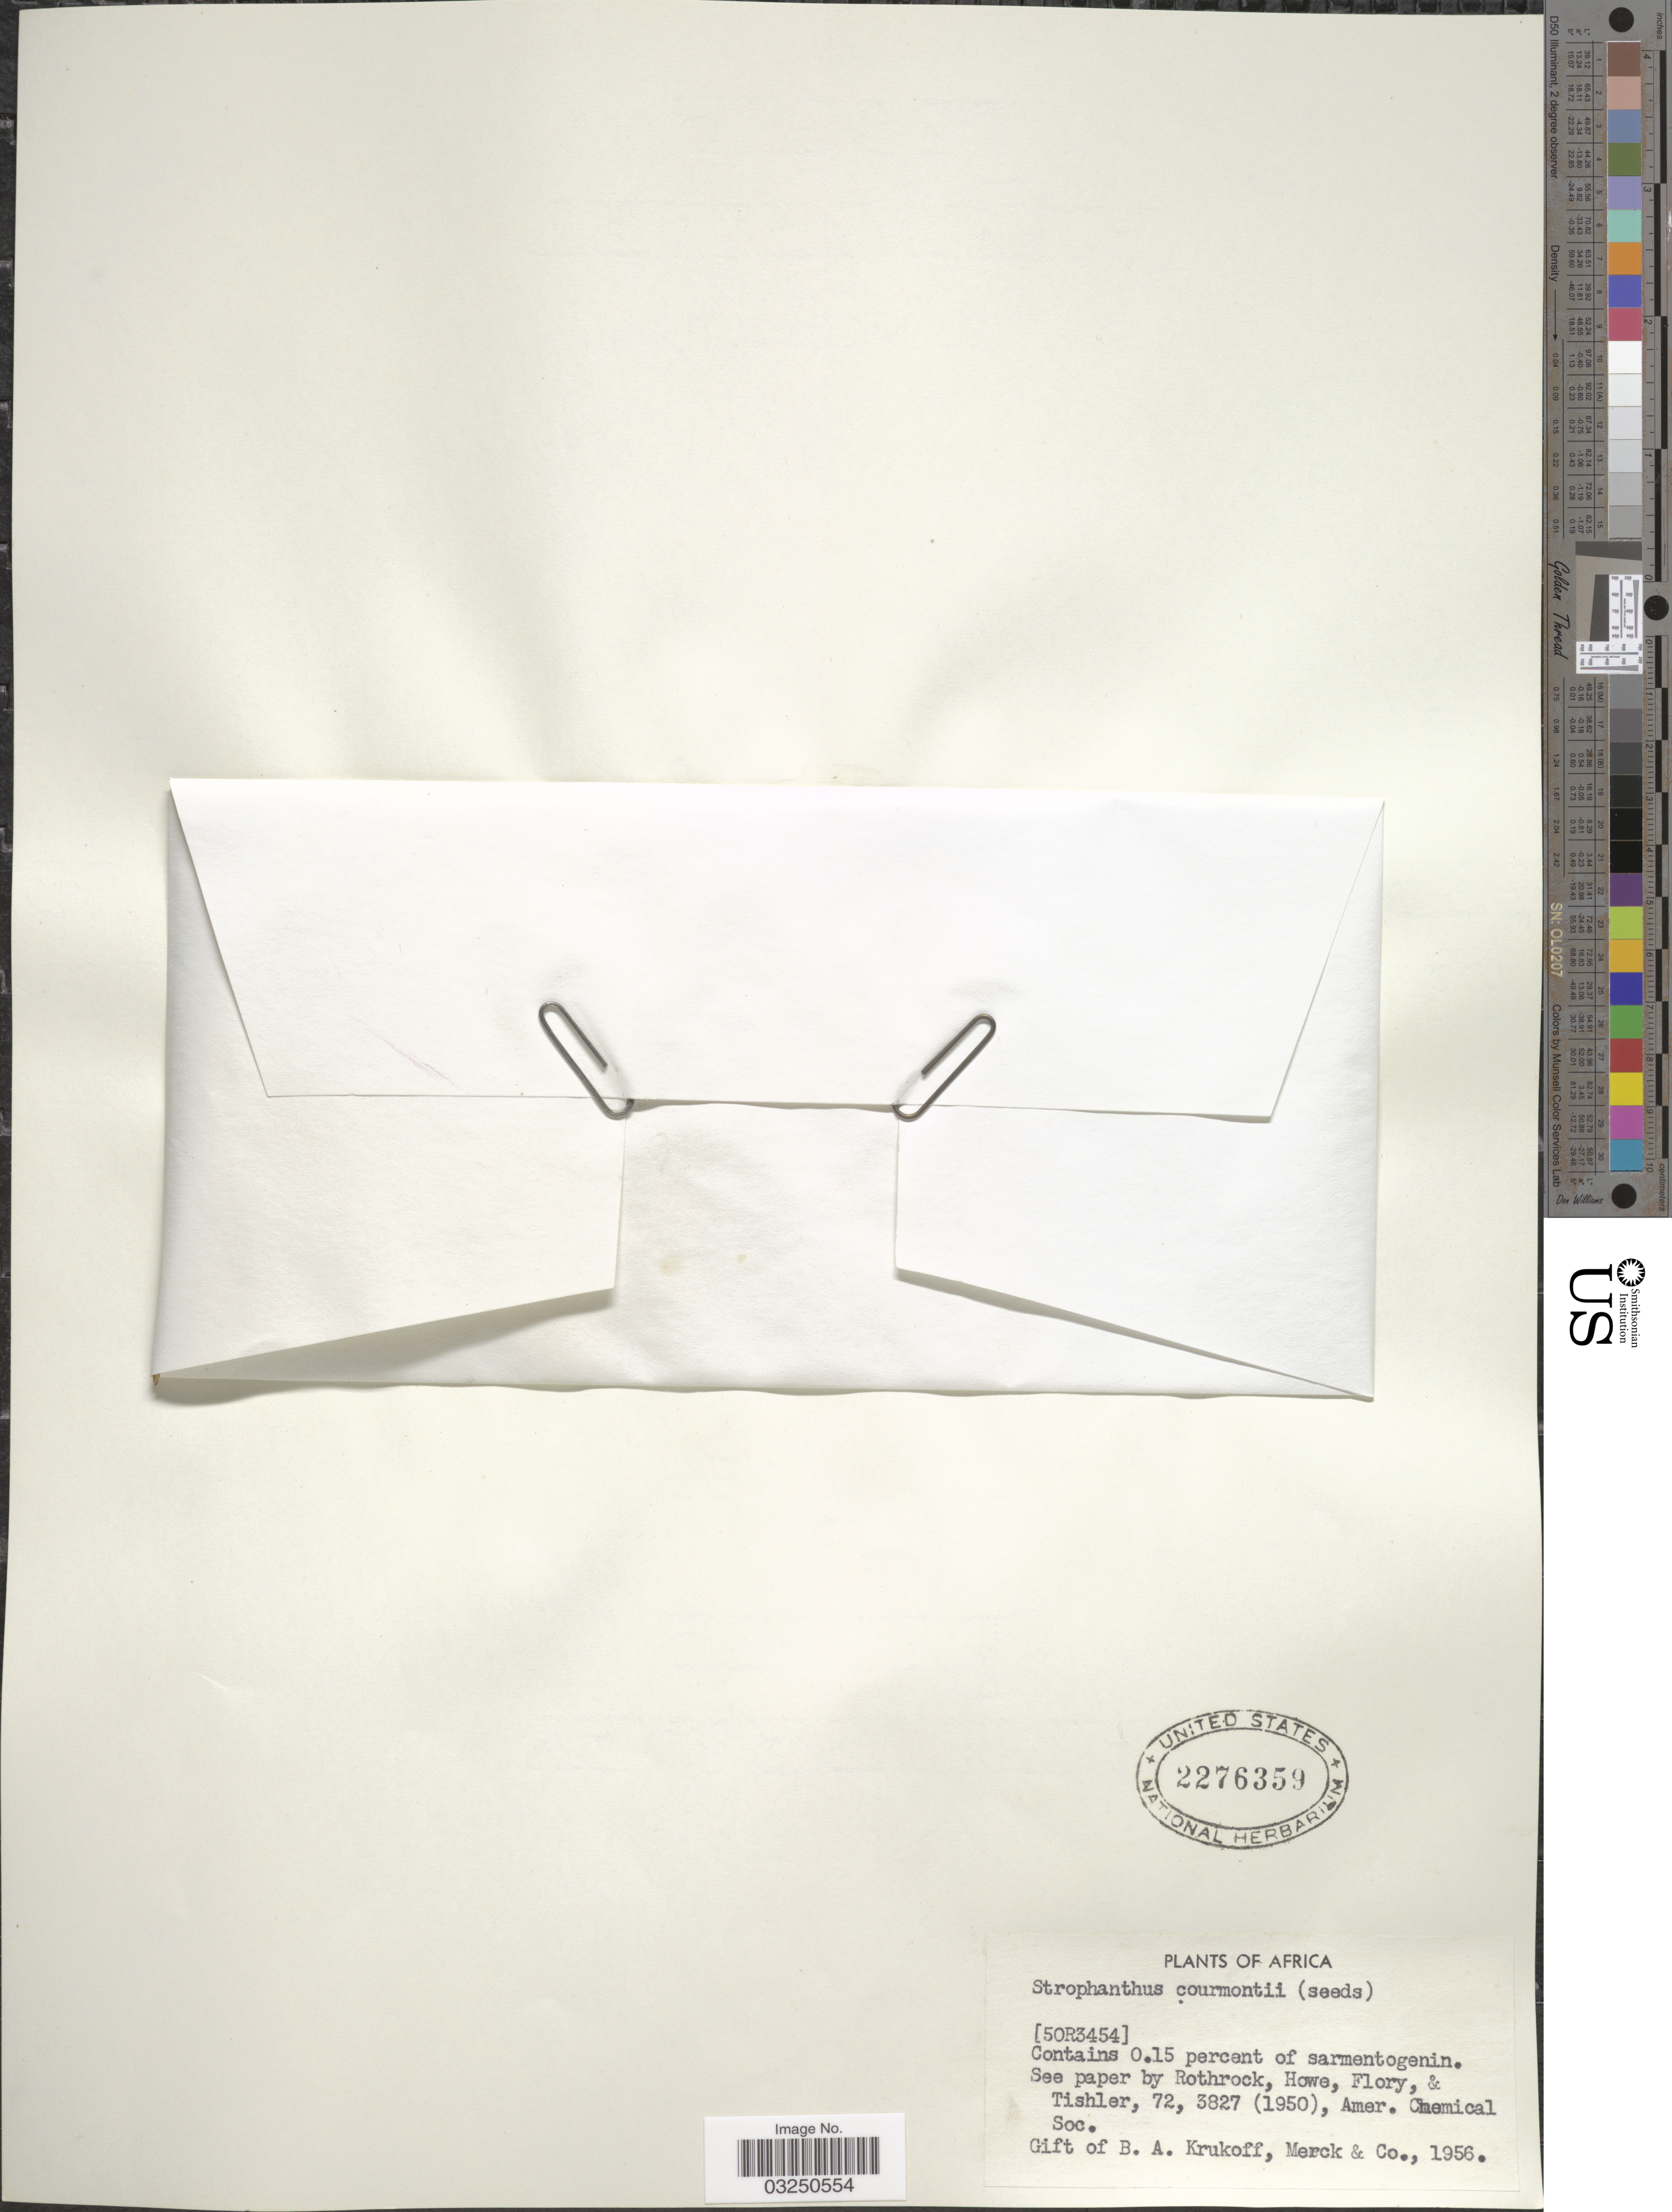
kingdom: Plantae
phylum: Tracheophyta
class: Magnoliopsida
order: Gentianales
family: Apocynaceae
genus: Strophanthus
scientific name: Strophanthus courmontii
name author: Sacleux ex Franch.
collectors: B. A. Krukoff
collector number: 50R3454?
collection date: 1956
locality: Africa.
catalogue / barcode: US 2276359